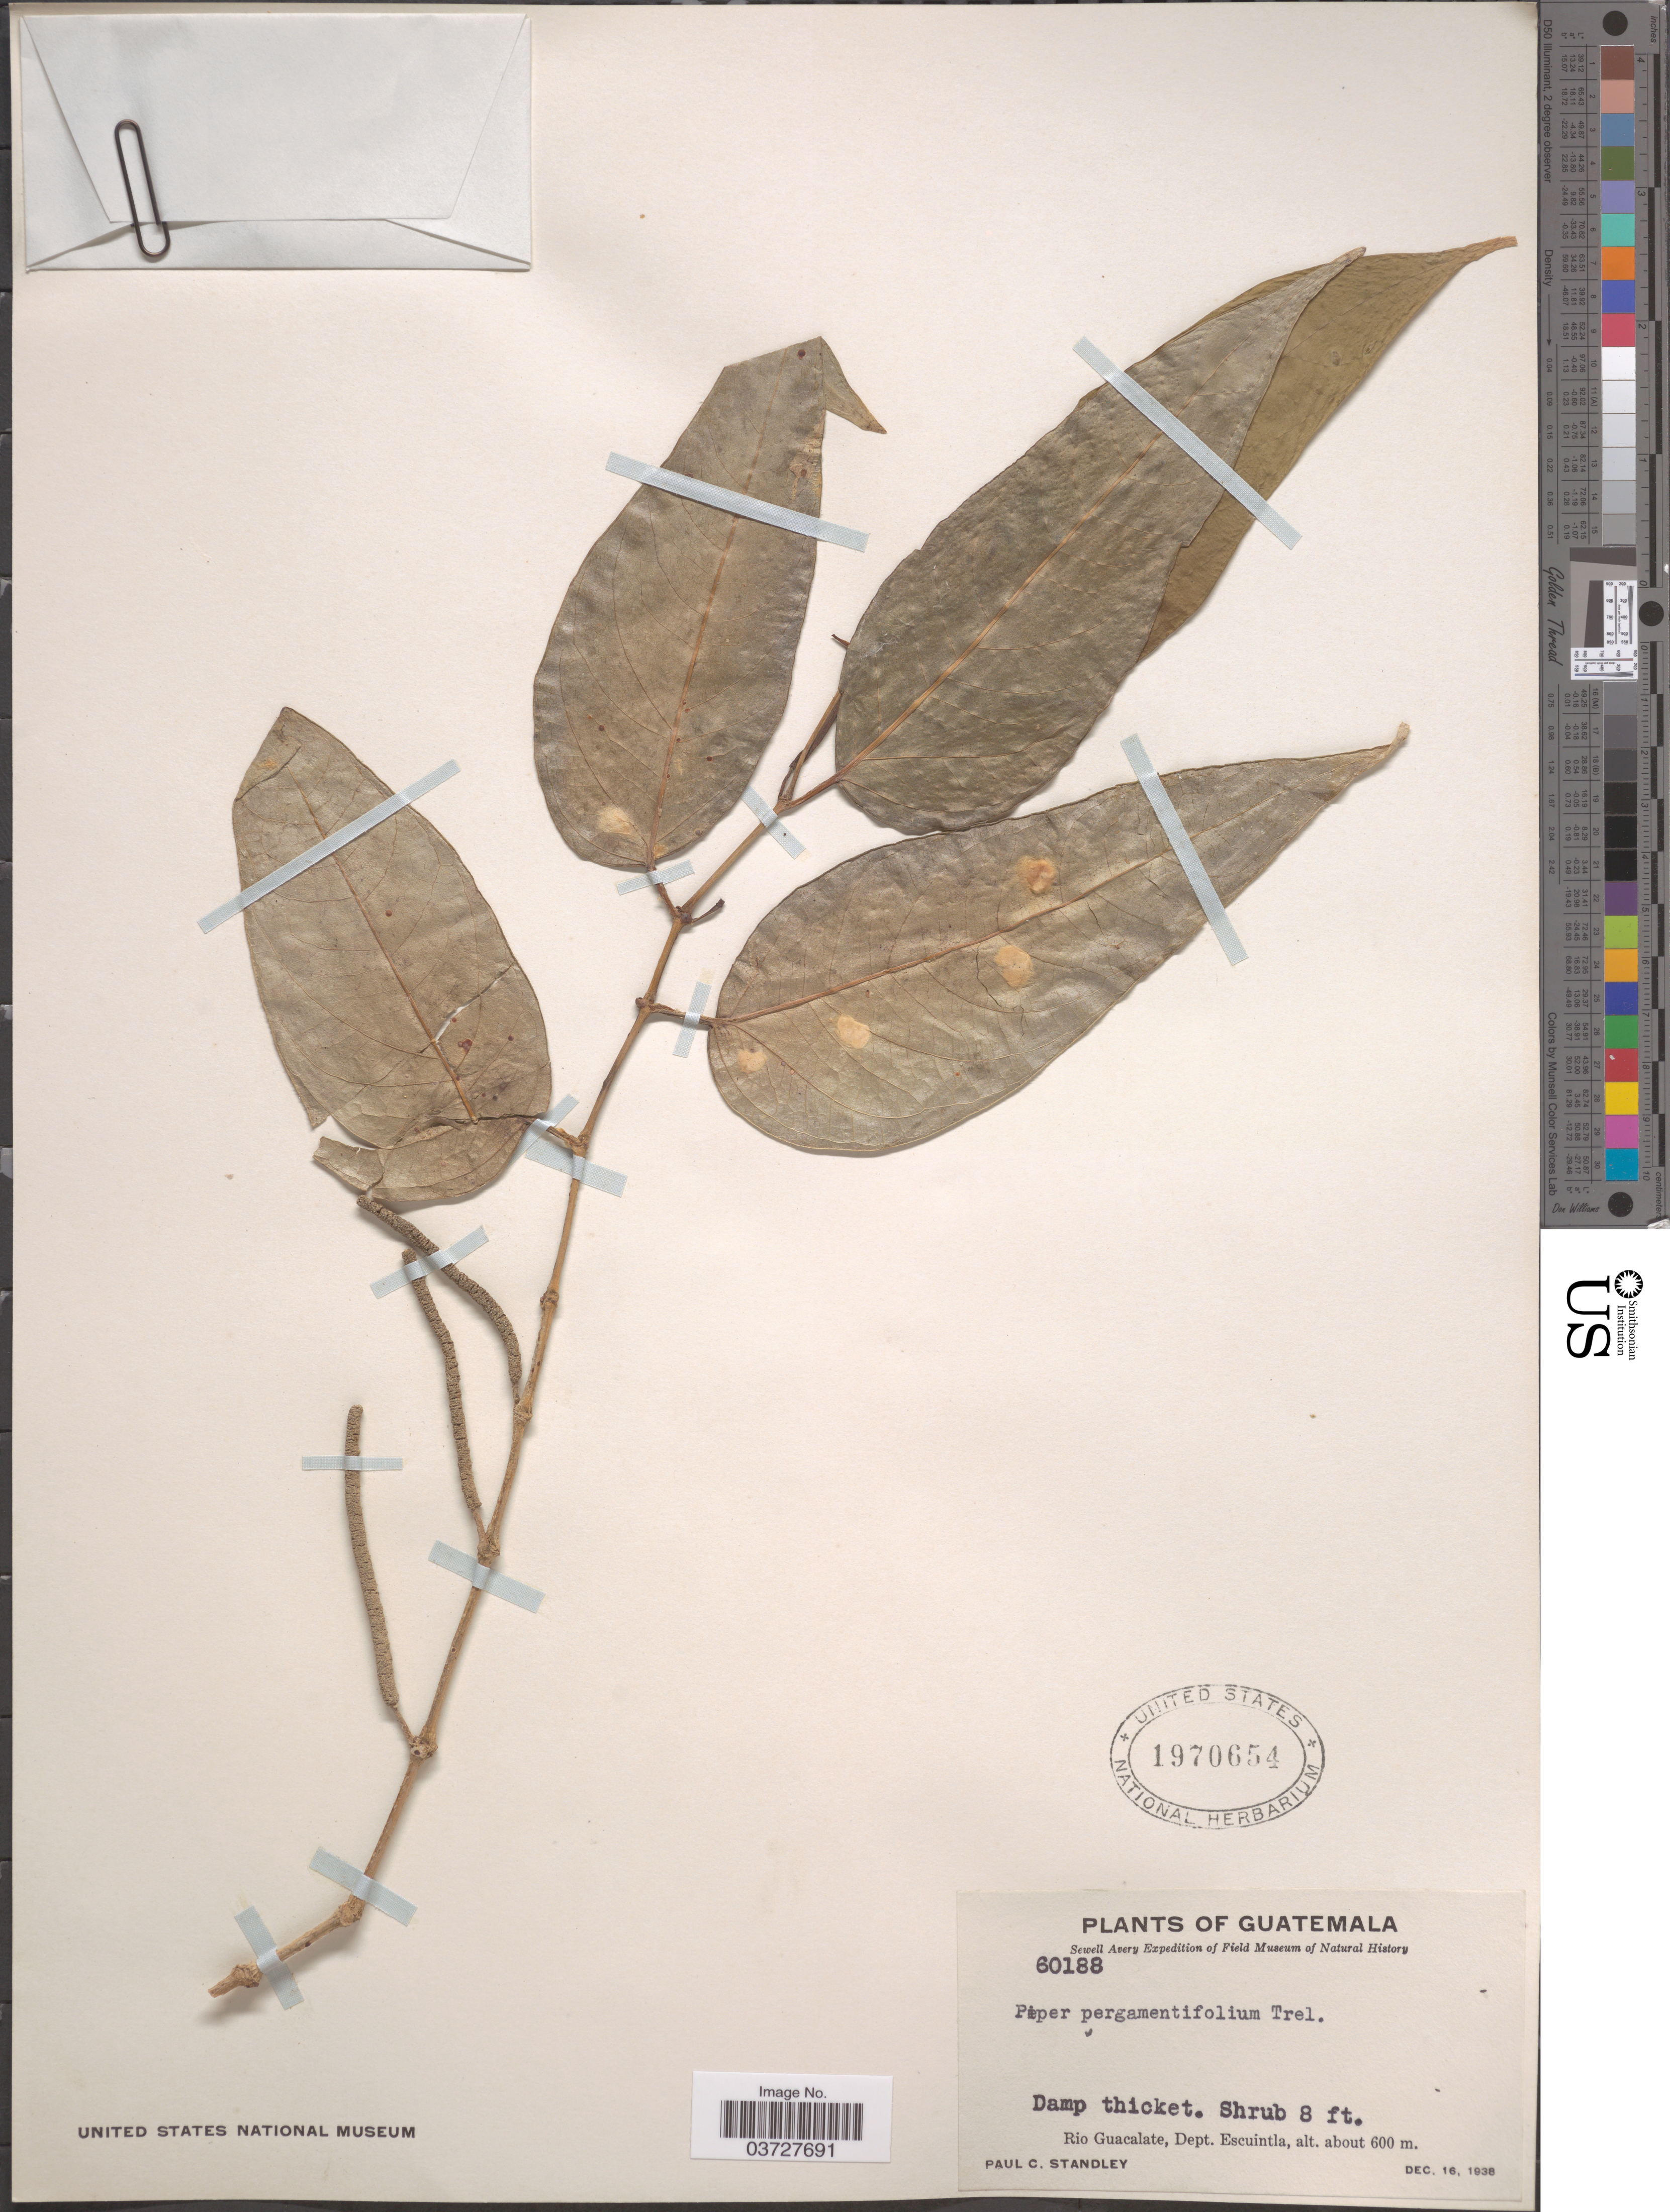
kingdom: Plantae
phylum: Tracheophyta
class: Magnoliopsida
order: Piperales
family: Piperaceae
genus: Piper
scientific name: Piper pergamentifolium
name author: Trel. & Standl.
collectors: P. C. Standley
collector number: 60188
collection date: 1938-12-16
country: Guatemala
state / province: Escuintla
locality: Rio Guacalate, Dept. Escuintla.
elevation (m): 600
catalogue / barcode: US 1970654